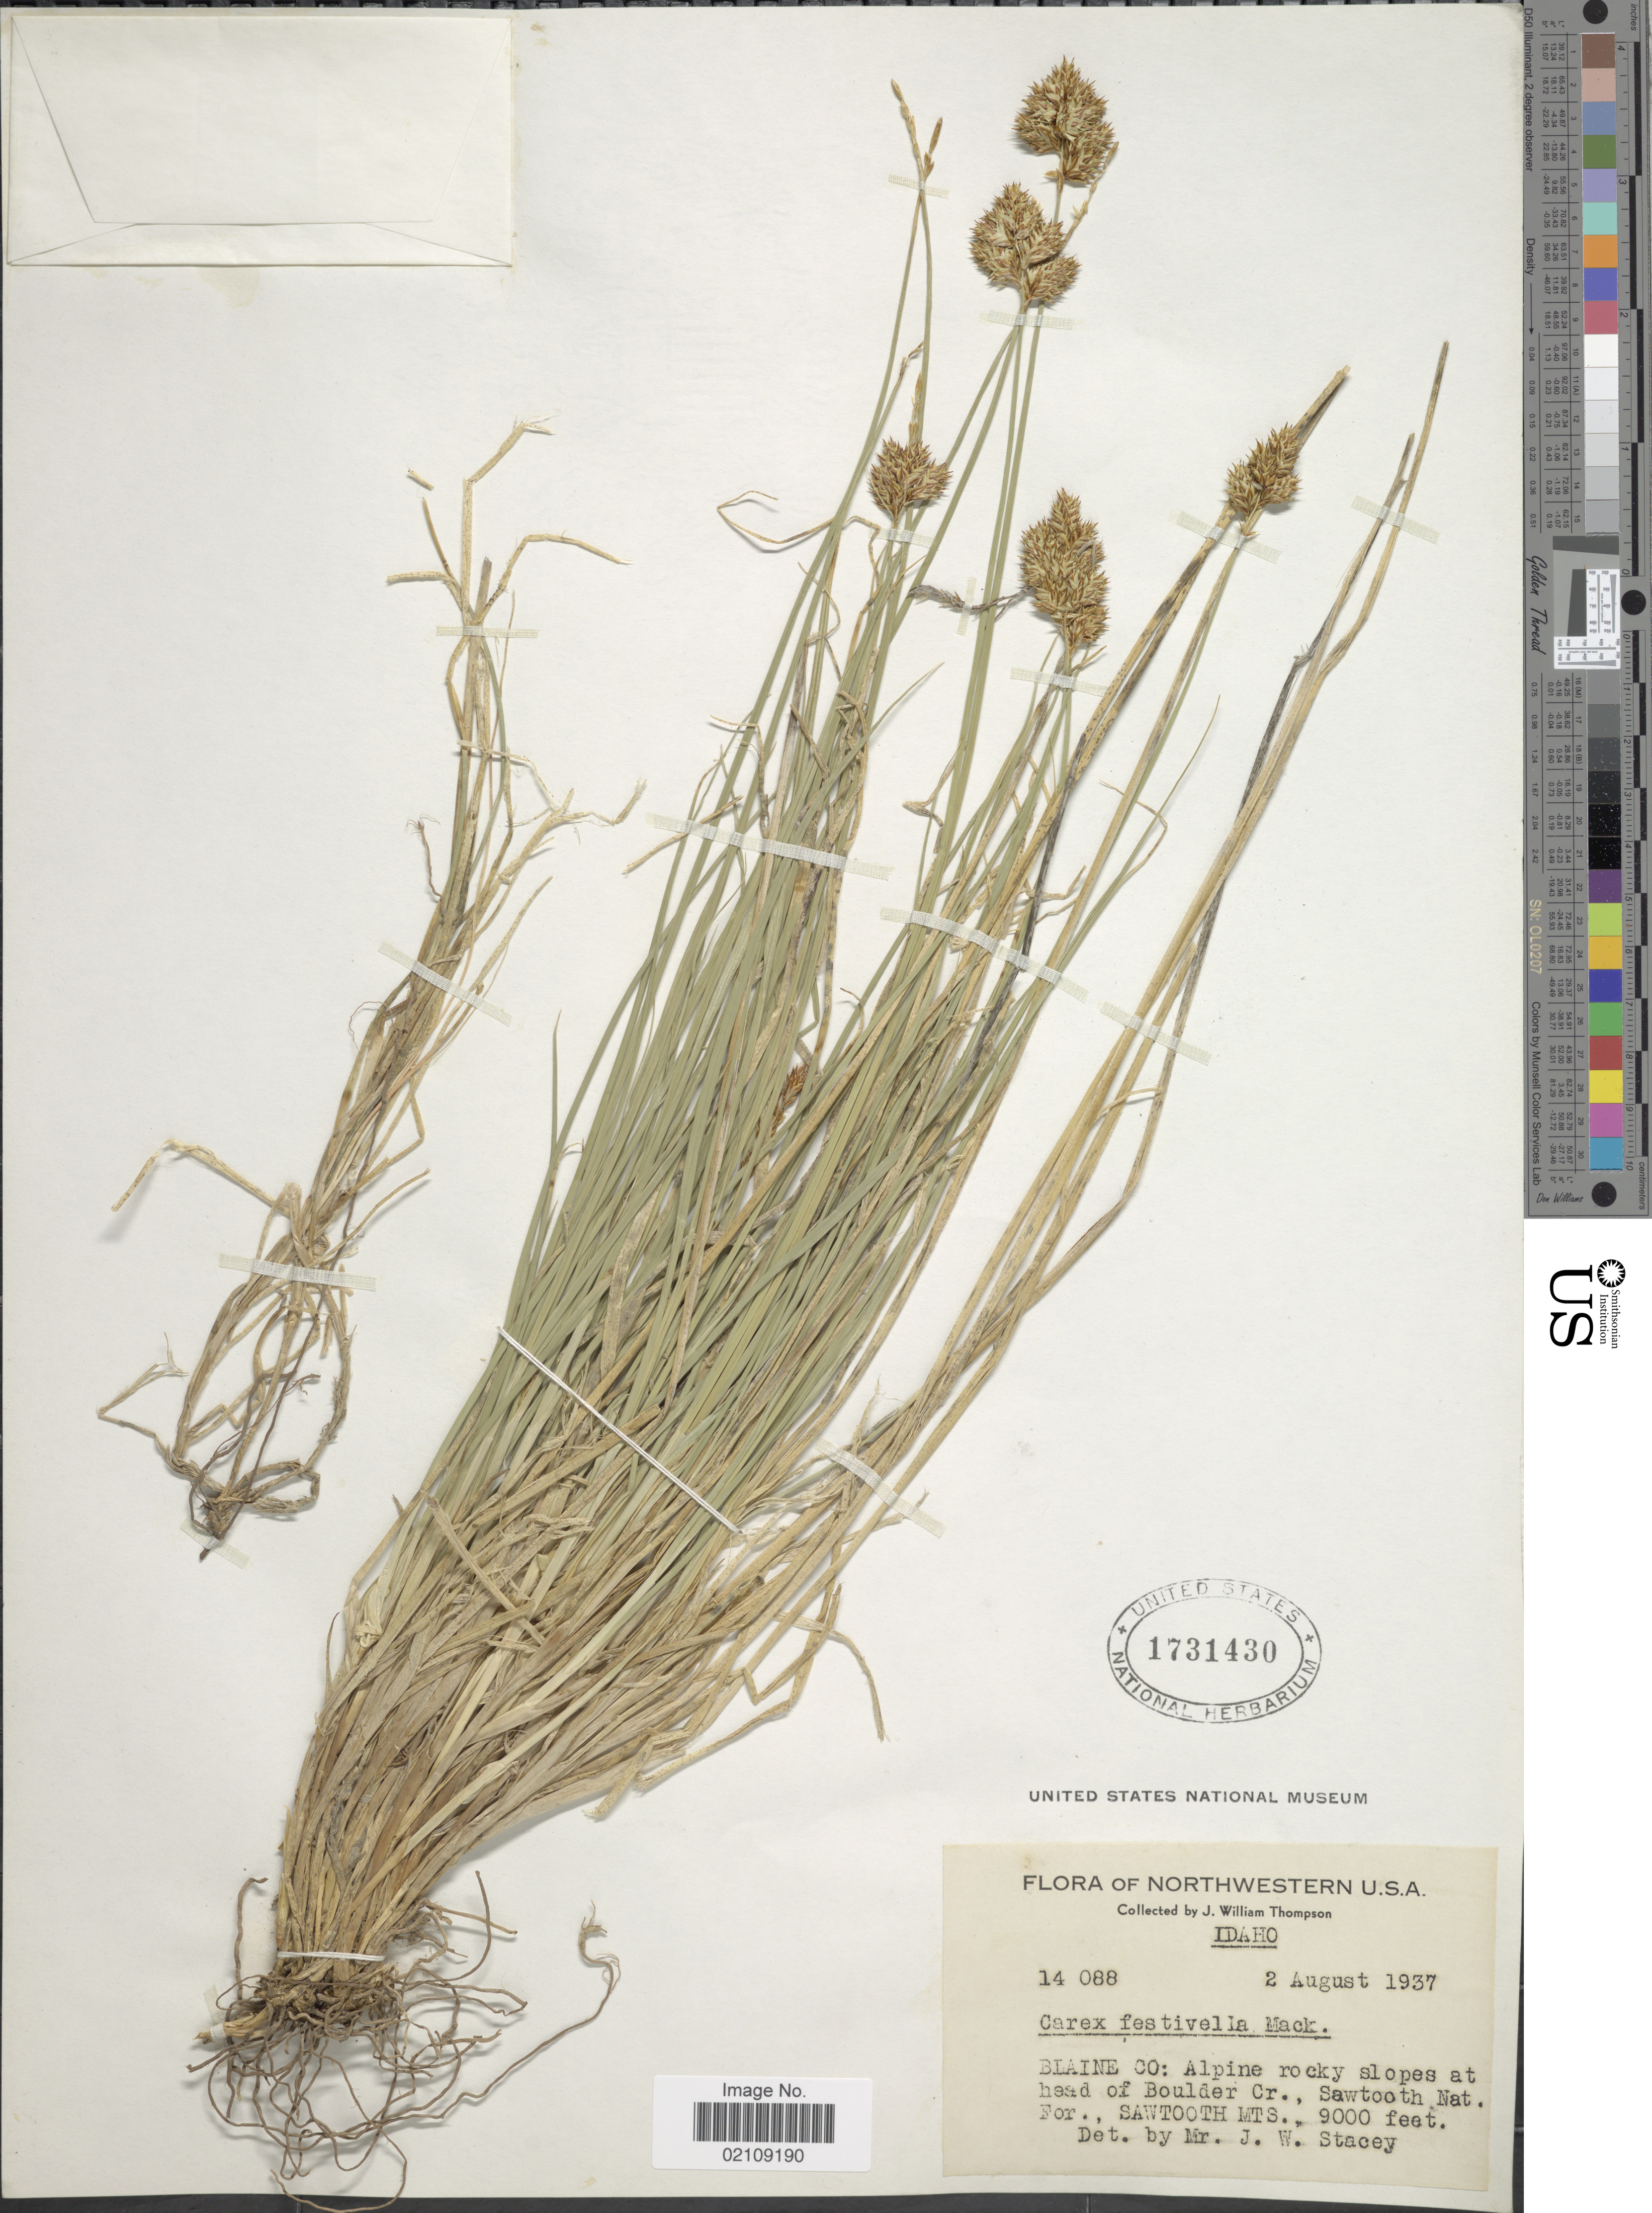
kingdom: Plantae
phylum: Tracheophyta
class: Liliopsida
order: Poales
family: Cyperaceae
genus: Carex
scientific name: Carex microptera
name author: Mack.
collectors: J. W. Thompson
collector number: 14088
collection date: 1937-08-02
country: United States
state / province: Idaho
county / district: Blaine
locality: at head of Boulder Cr., Sawtooth Nat. For., Sawtooth Mts.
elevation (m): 2743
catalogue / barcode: US 1731430